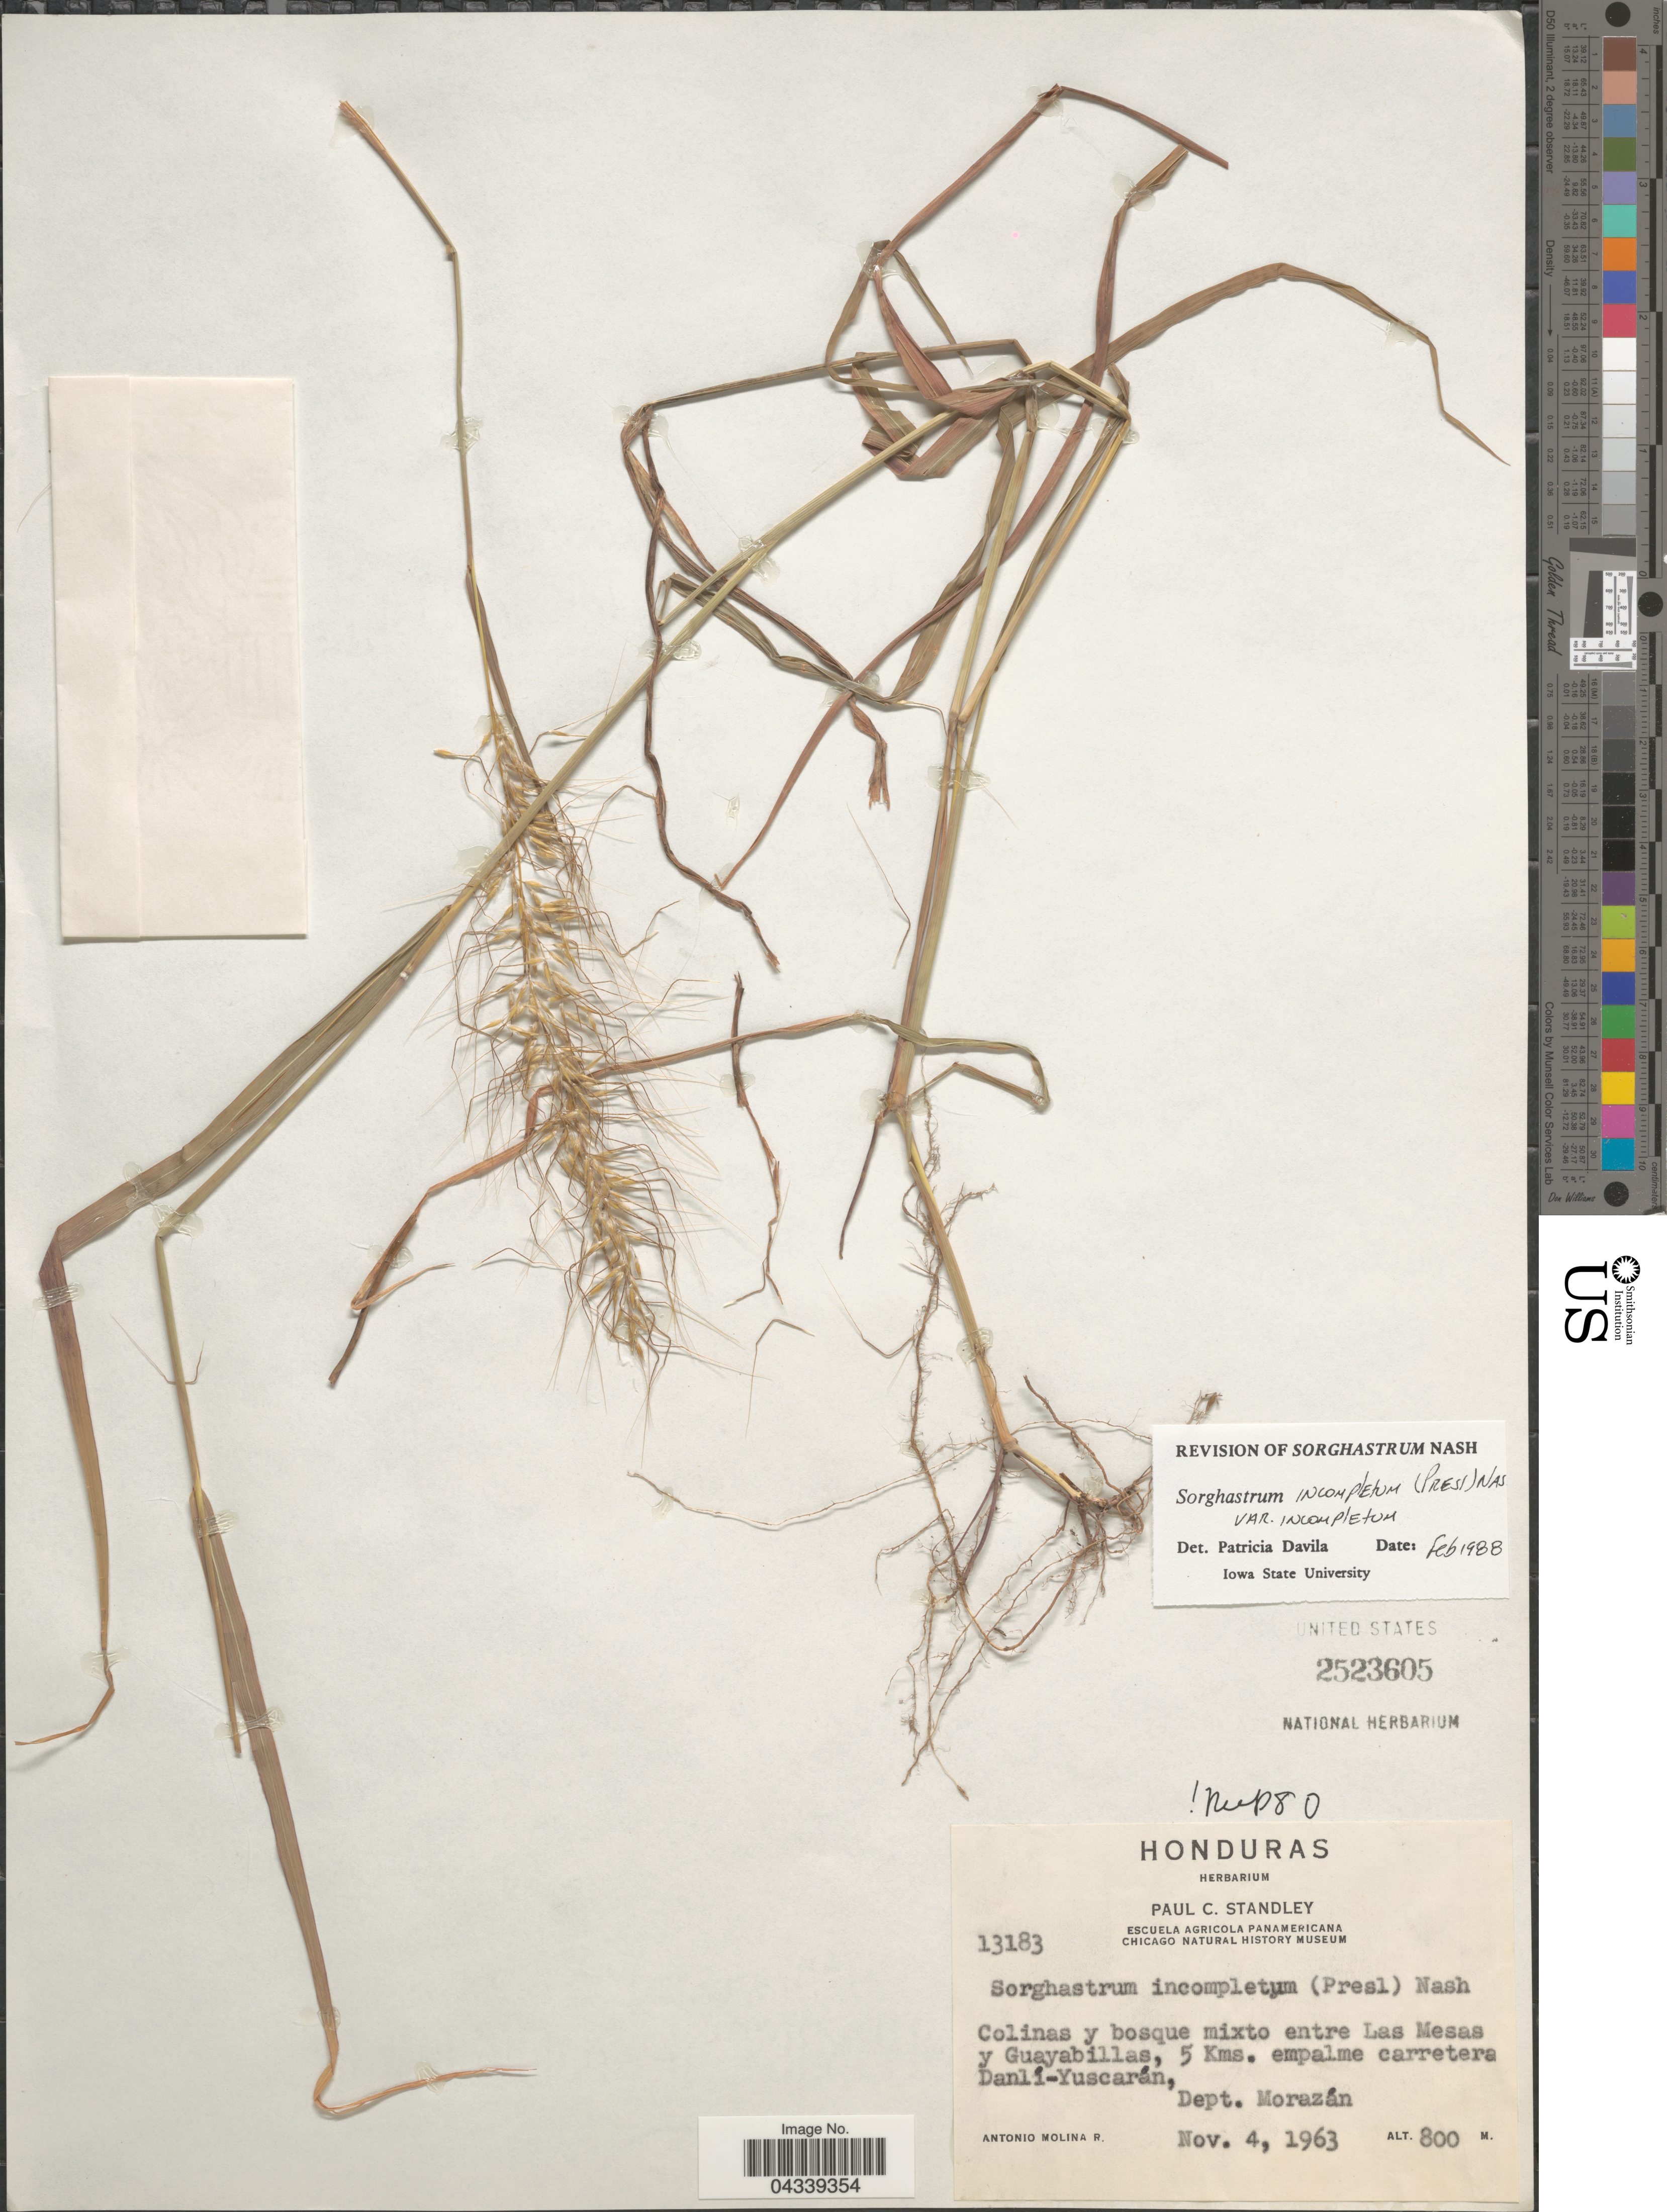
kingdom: Plantae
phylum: Tracheophyta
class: Liliopsida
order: Poales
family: Poaceae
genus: Sorghastrum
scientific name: Sorghastrum incompletum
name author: (J. Presl) Nash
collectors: A. Molina R.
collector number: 13183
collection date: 1963-11-04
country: Honduras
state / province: Fco. Morazán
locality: Colinas y bosque mixto entre Las Mesas y Guayabillas, 5 Kms. empalme carretera Danlí-Yuscarán, Dept. Morazán.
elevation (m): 800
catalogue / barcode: US 2523605